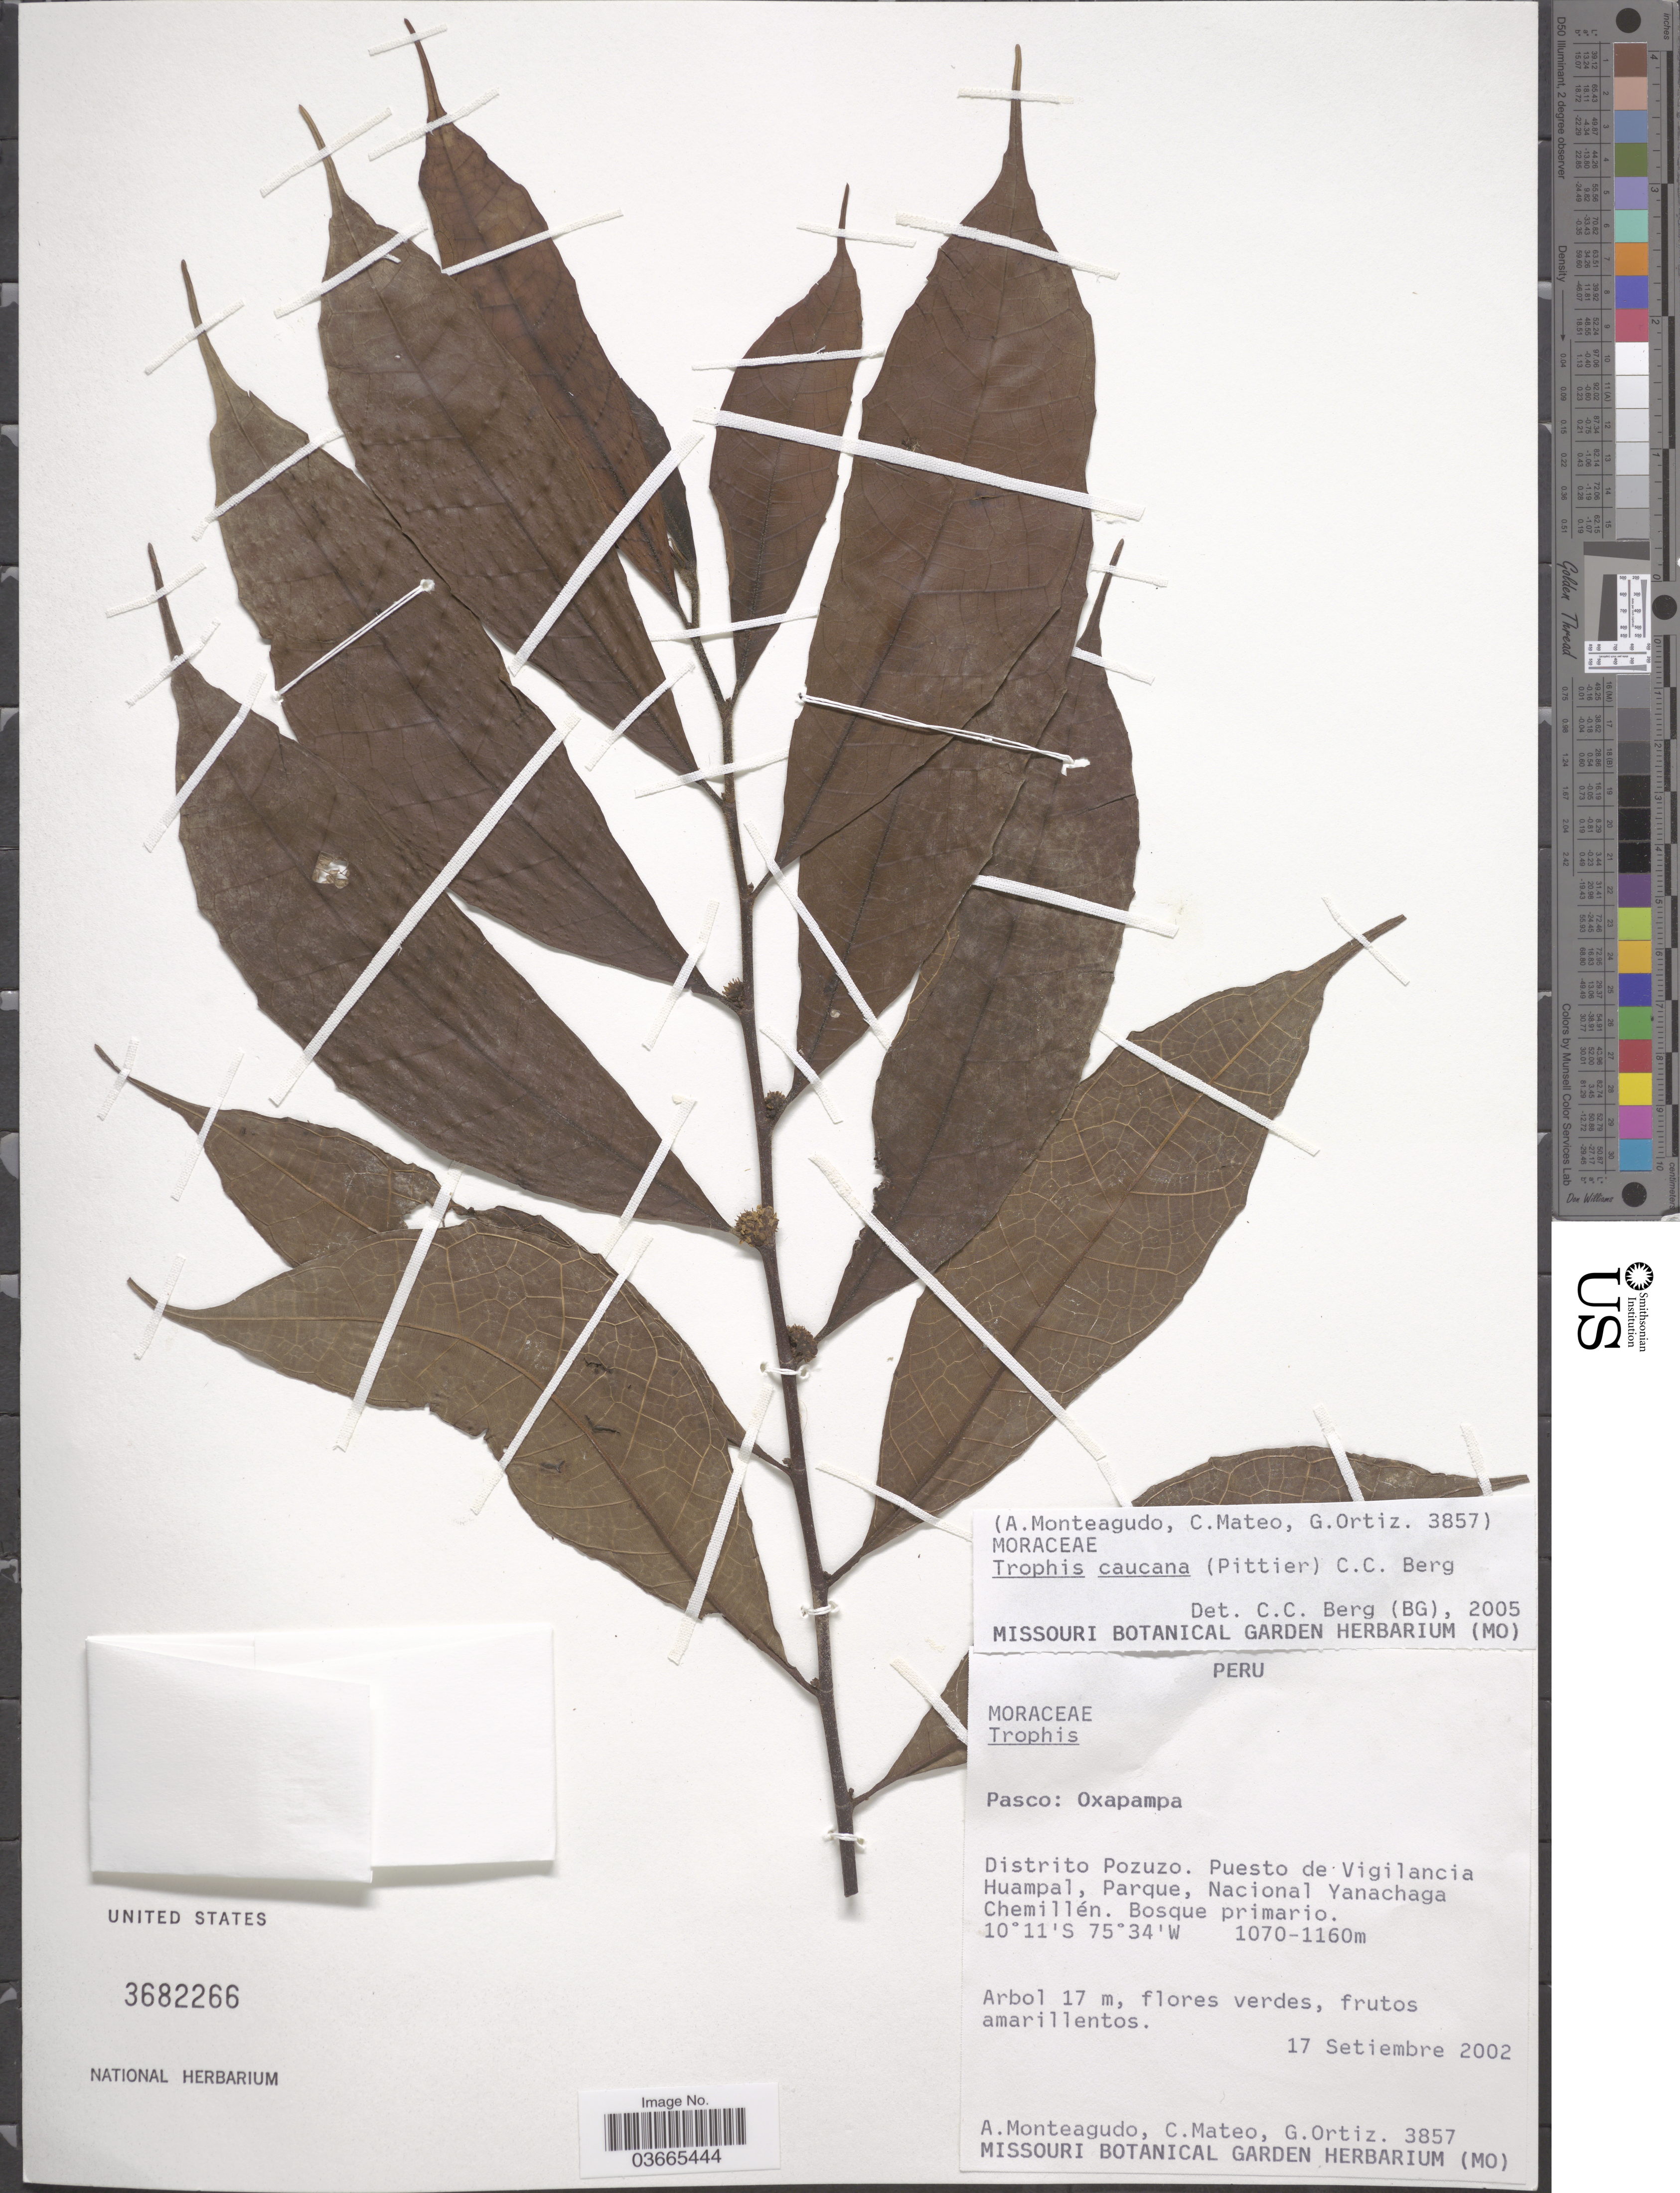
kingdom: Plantae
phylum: Tracheophyta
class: Magnoliopsida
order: Rosales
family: Moraceae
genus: Olmedia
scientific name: Olmedia aspera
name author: Ruiz & Pav.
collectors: A. Monteagudo, C. Mateo & G. Ortiz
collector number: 3857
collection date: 2002-09-17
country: Peru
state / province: Pasco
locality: Oxapampa. Distrito Pozuzo. Puesto de Vigilancia Huampal, Parque, Nacional Yanachaga Chemillén.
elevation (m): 1070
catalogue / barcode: US 3682266